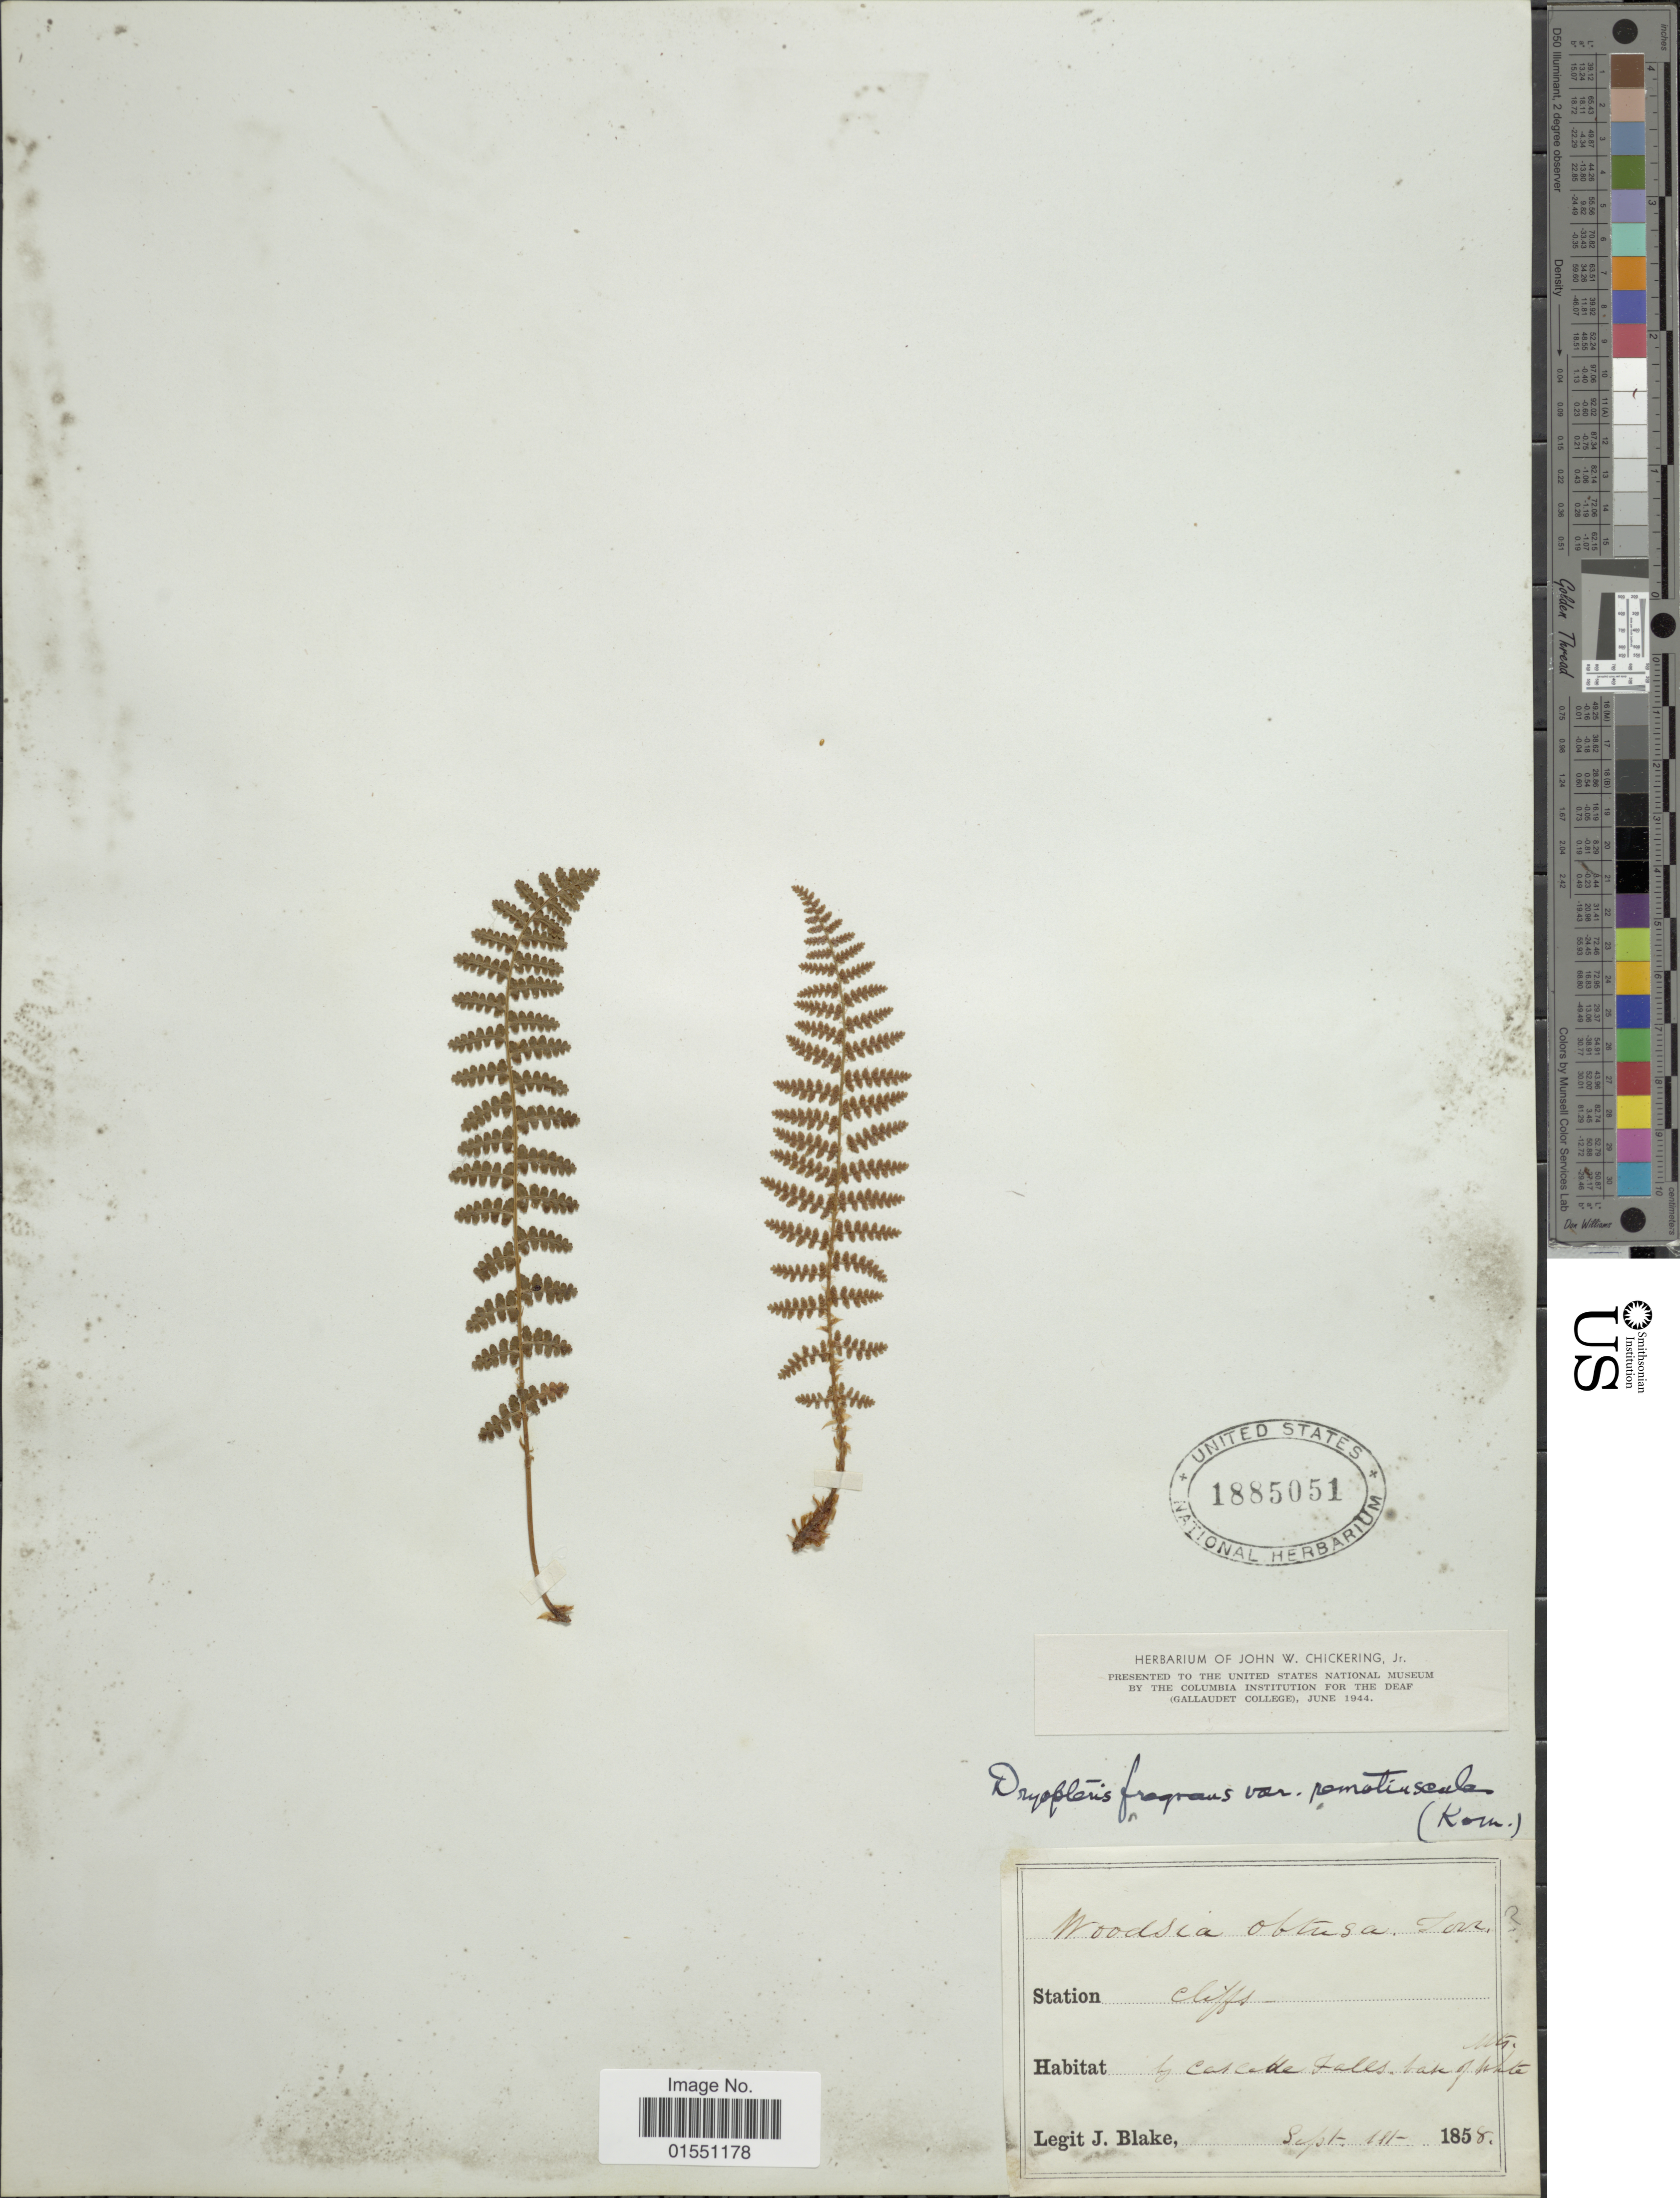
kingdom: Plantae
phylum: Tracheophyta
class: Polypodiopsida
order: Polypodiales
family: Dryopteridaceae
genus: Dryopteris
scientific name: Dryopteris fragrans var. hookeriana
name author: A. Prince ex Weath.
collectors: J. Blake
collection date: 1858-09-11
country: United States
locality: By Cascade Falls, Base of White Mts.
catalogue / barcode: US 1885051